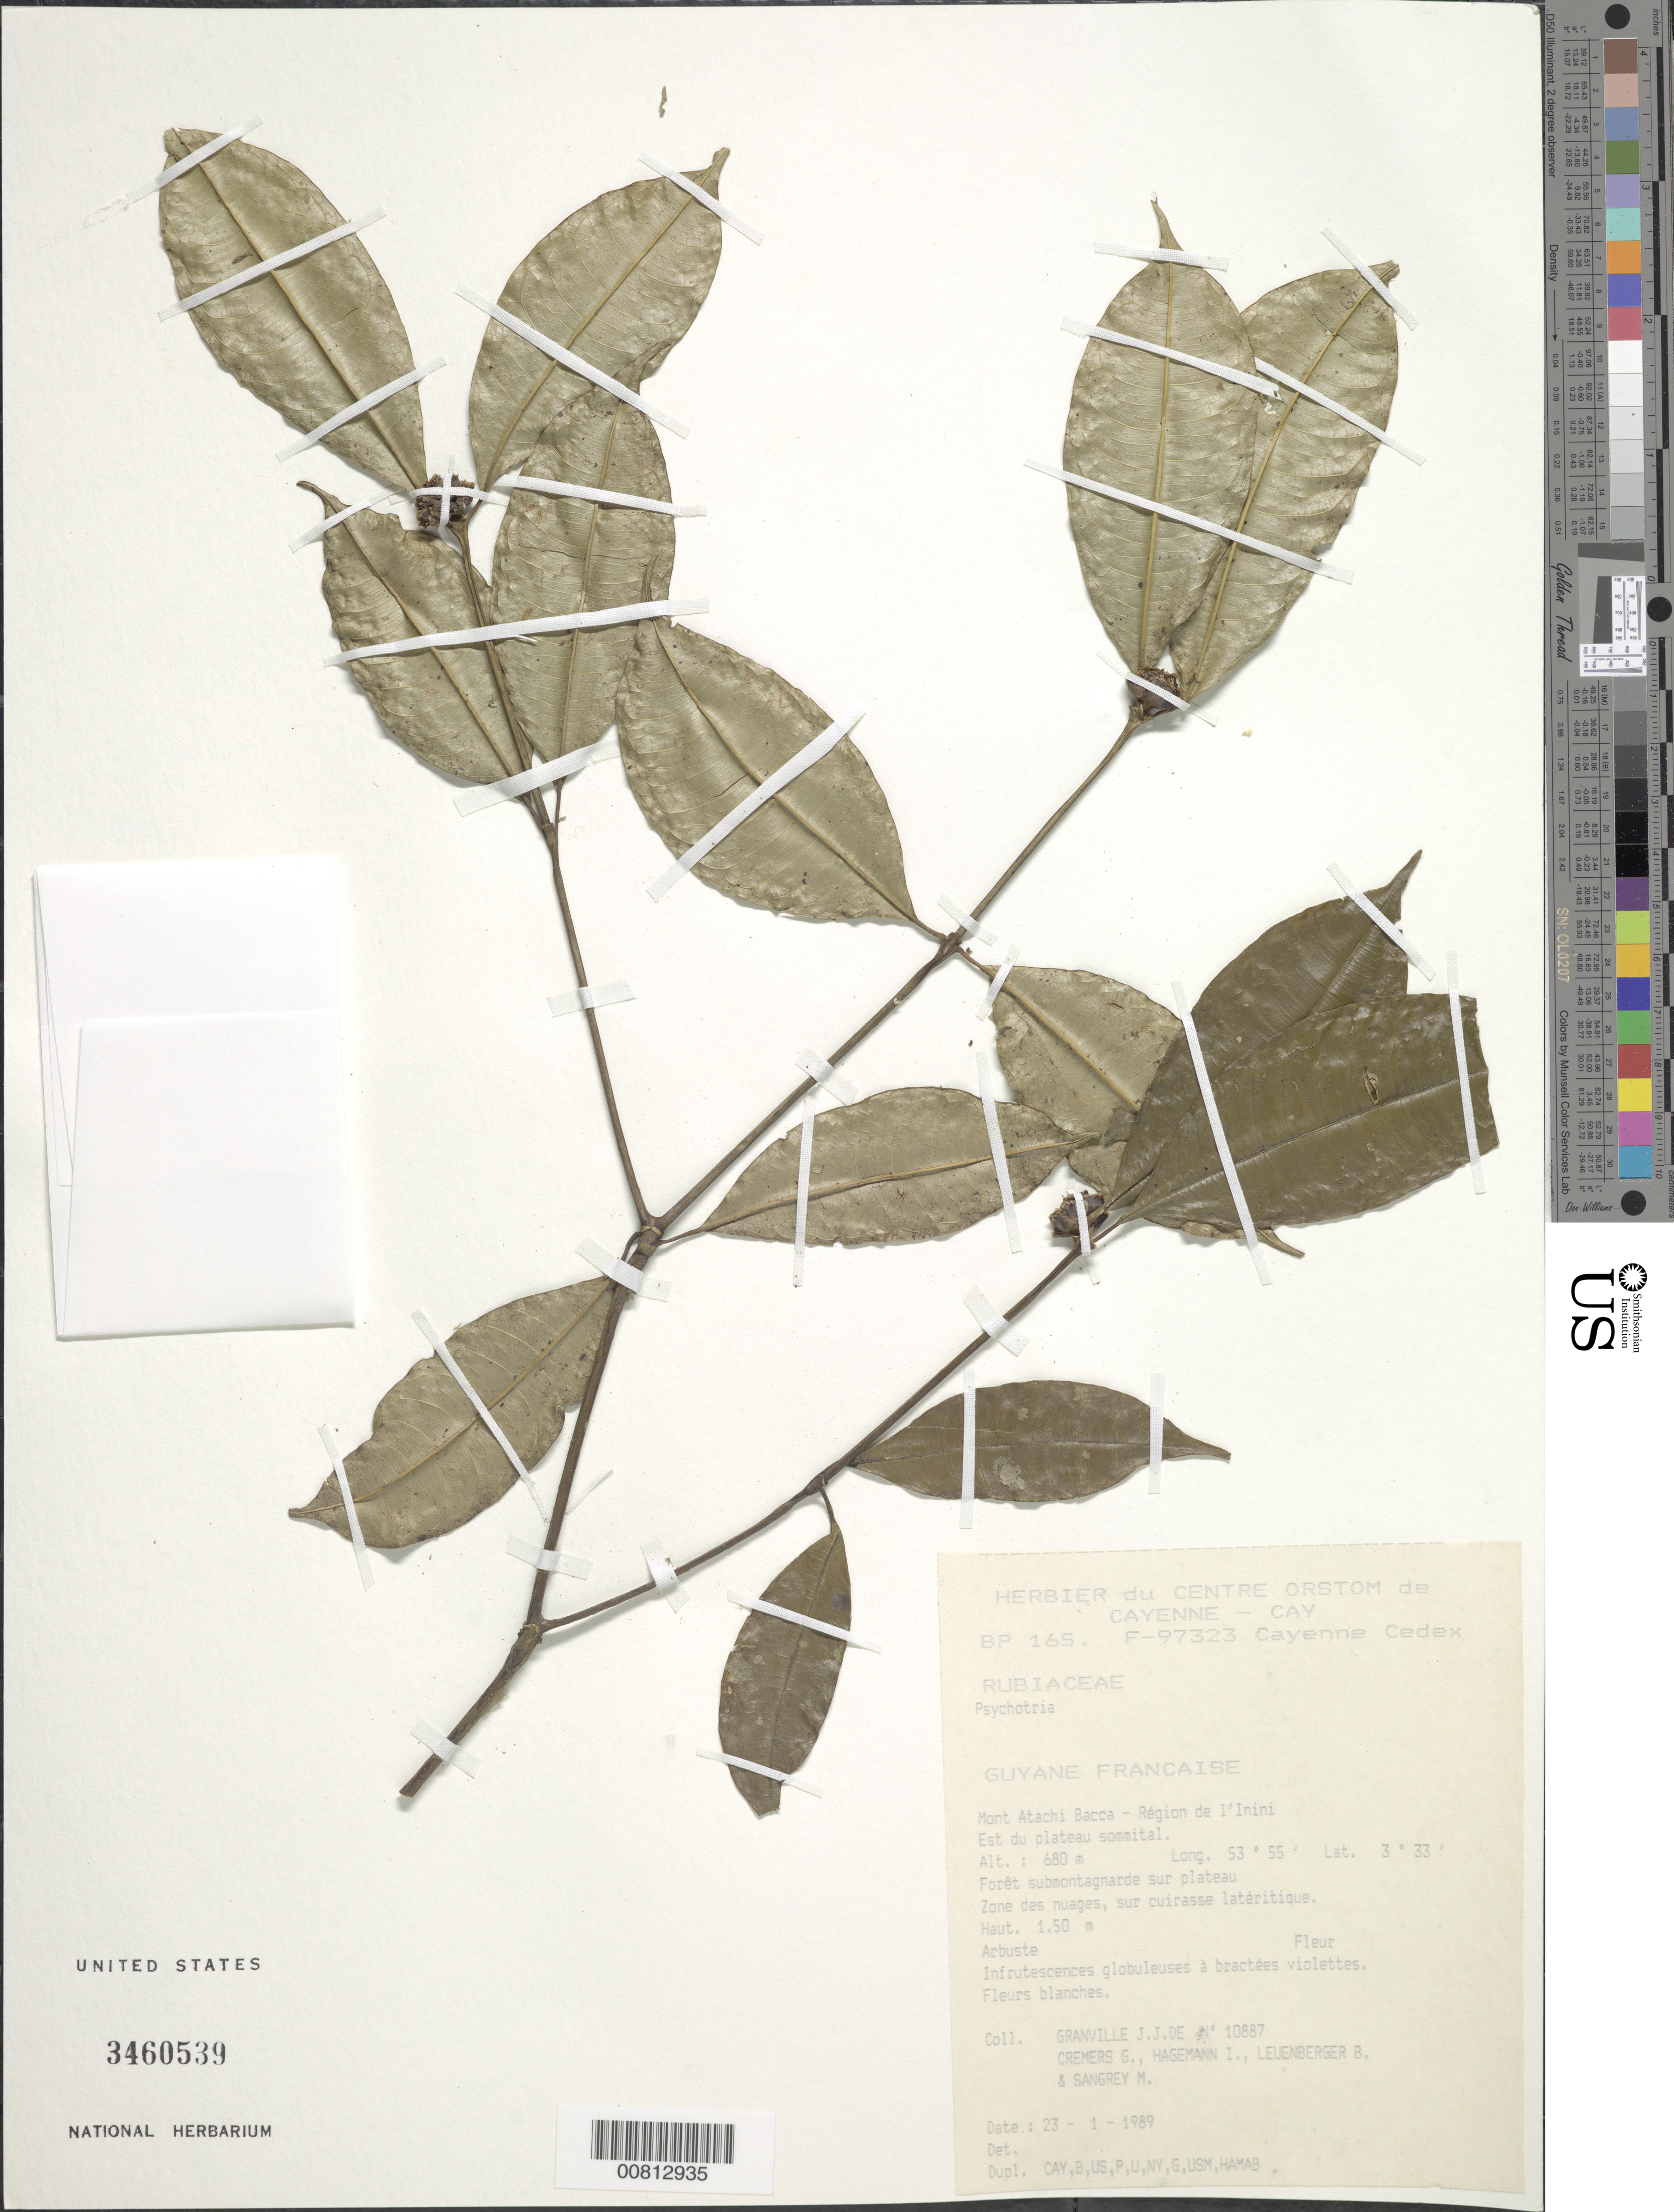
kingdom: Plantae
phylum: Tracheophyta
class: Magnoliopsida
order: Gentianales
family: Rubiaceae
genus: Psychotria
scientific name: Psychotria muscosa subsp. breviloba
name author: Steyerm.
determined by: Kirkbride, J. H.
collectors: J.-J. de Granville, G. Cremers, J. Hagemann, B. E. Leuenberger & M. S. Sangrey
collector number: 10887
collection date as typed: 23-Jan-89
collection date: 1989-01-23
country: French Guiana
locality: Mont Atachi Bacca, région de l'Inini; est du plateau sommital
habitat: Forêt submontagnarde sur plateau. Zone des nuages, sur cuirasse latéritique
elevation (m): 680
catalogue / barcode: US 3460539